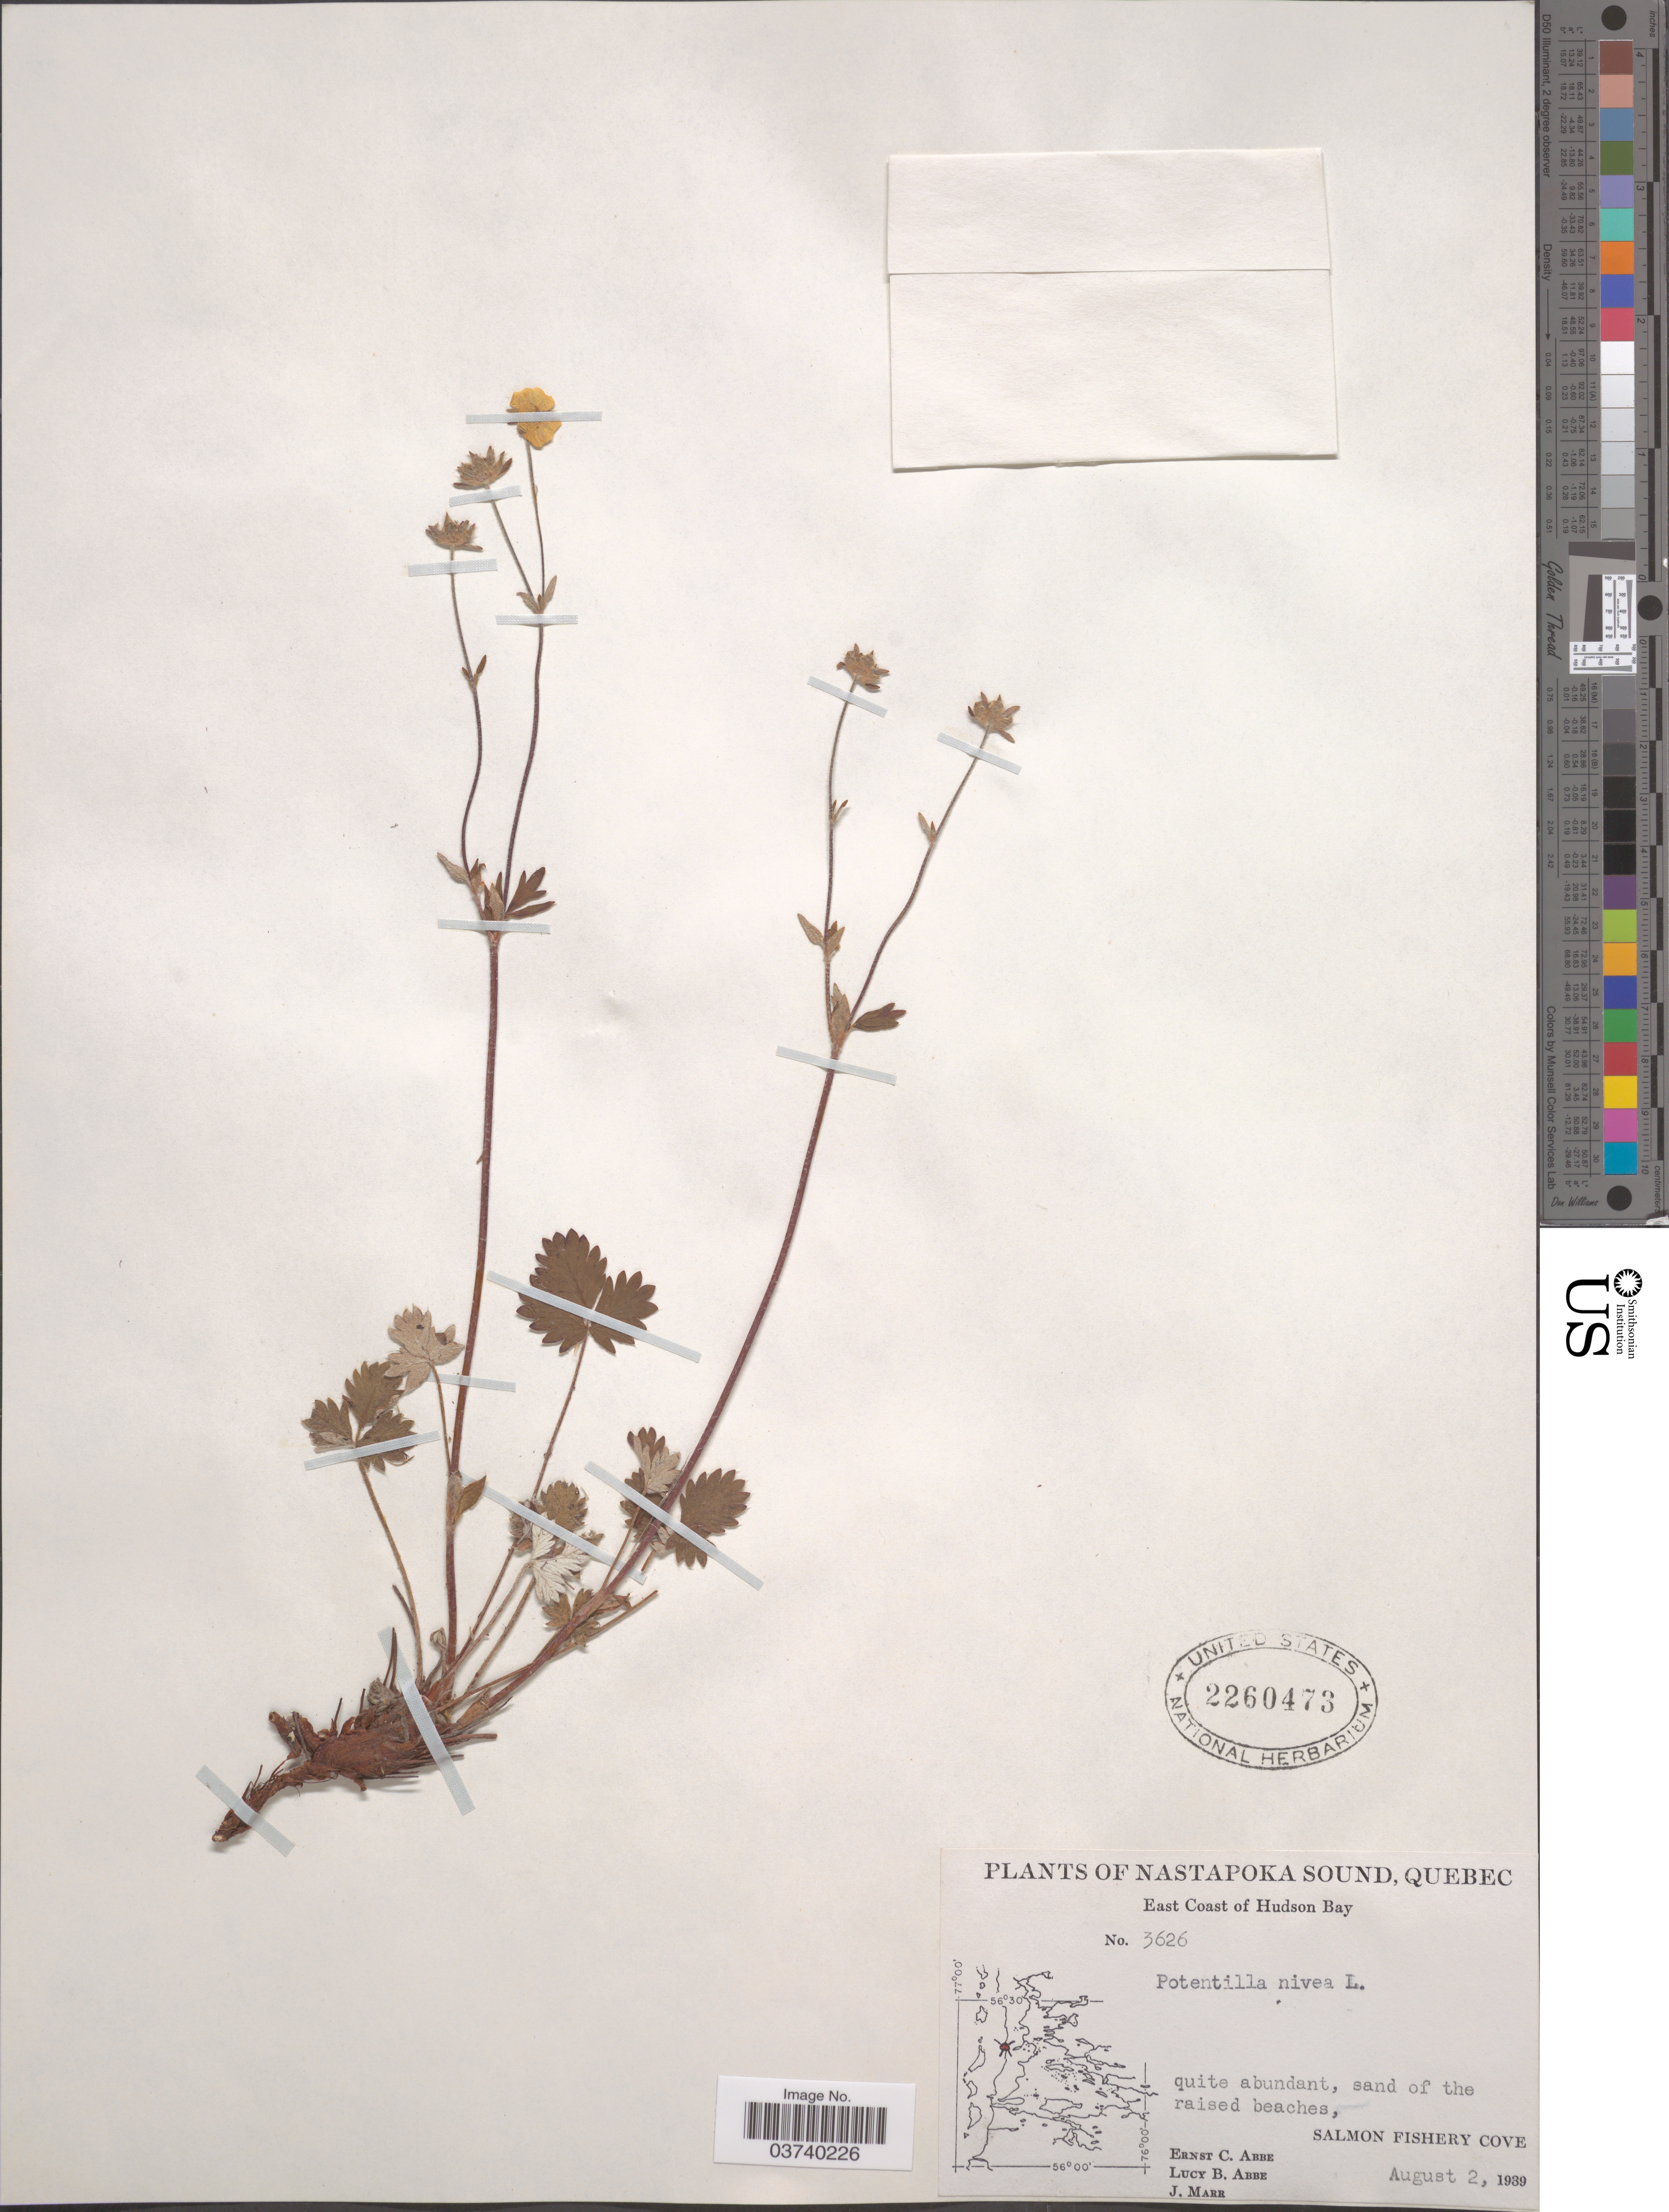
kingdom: Plantae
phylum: Tracheophyta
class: Magnoliopsida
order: Rosales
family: Rosaceae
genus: Potentilla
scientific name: Potentilla nivea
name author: L.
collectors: E. C. Abbe, L. B. Abbe & J. Marr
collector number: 3626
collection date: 1939-08-02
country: Canada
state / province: Quebec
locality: Nastapoka Sound. East Coast of Hudson Bay. Sand of the raised beaches, Salmon Fishery Cove.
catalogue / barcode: US 2260473